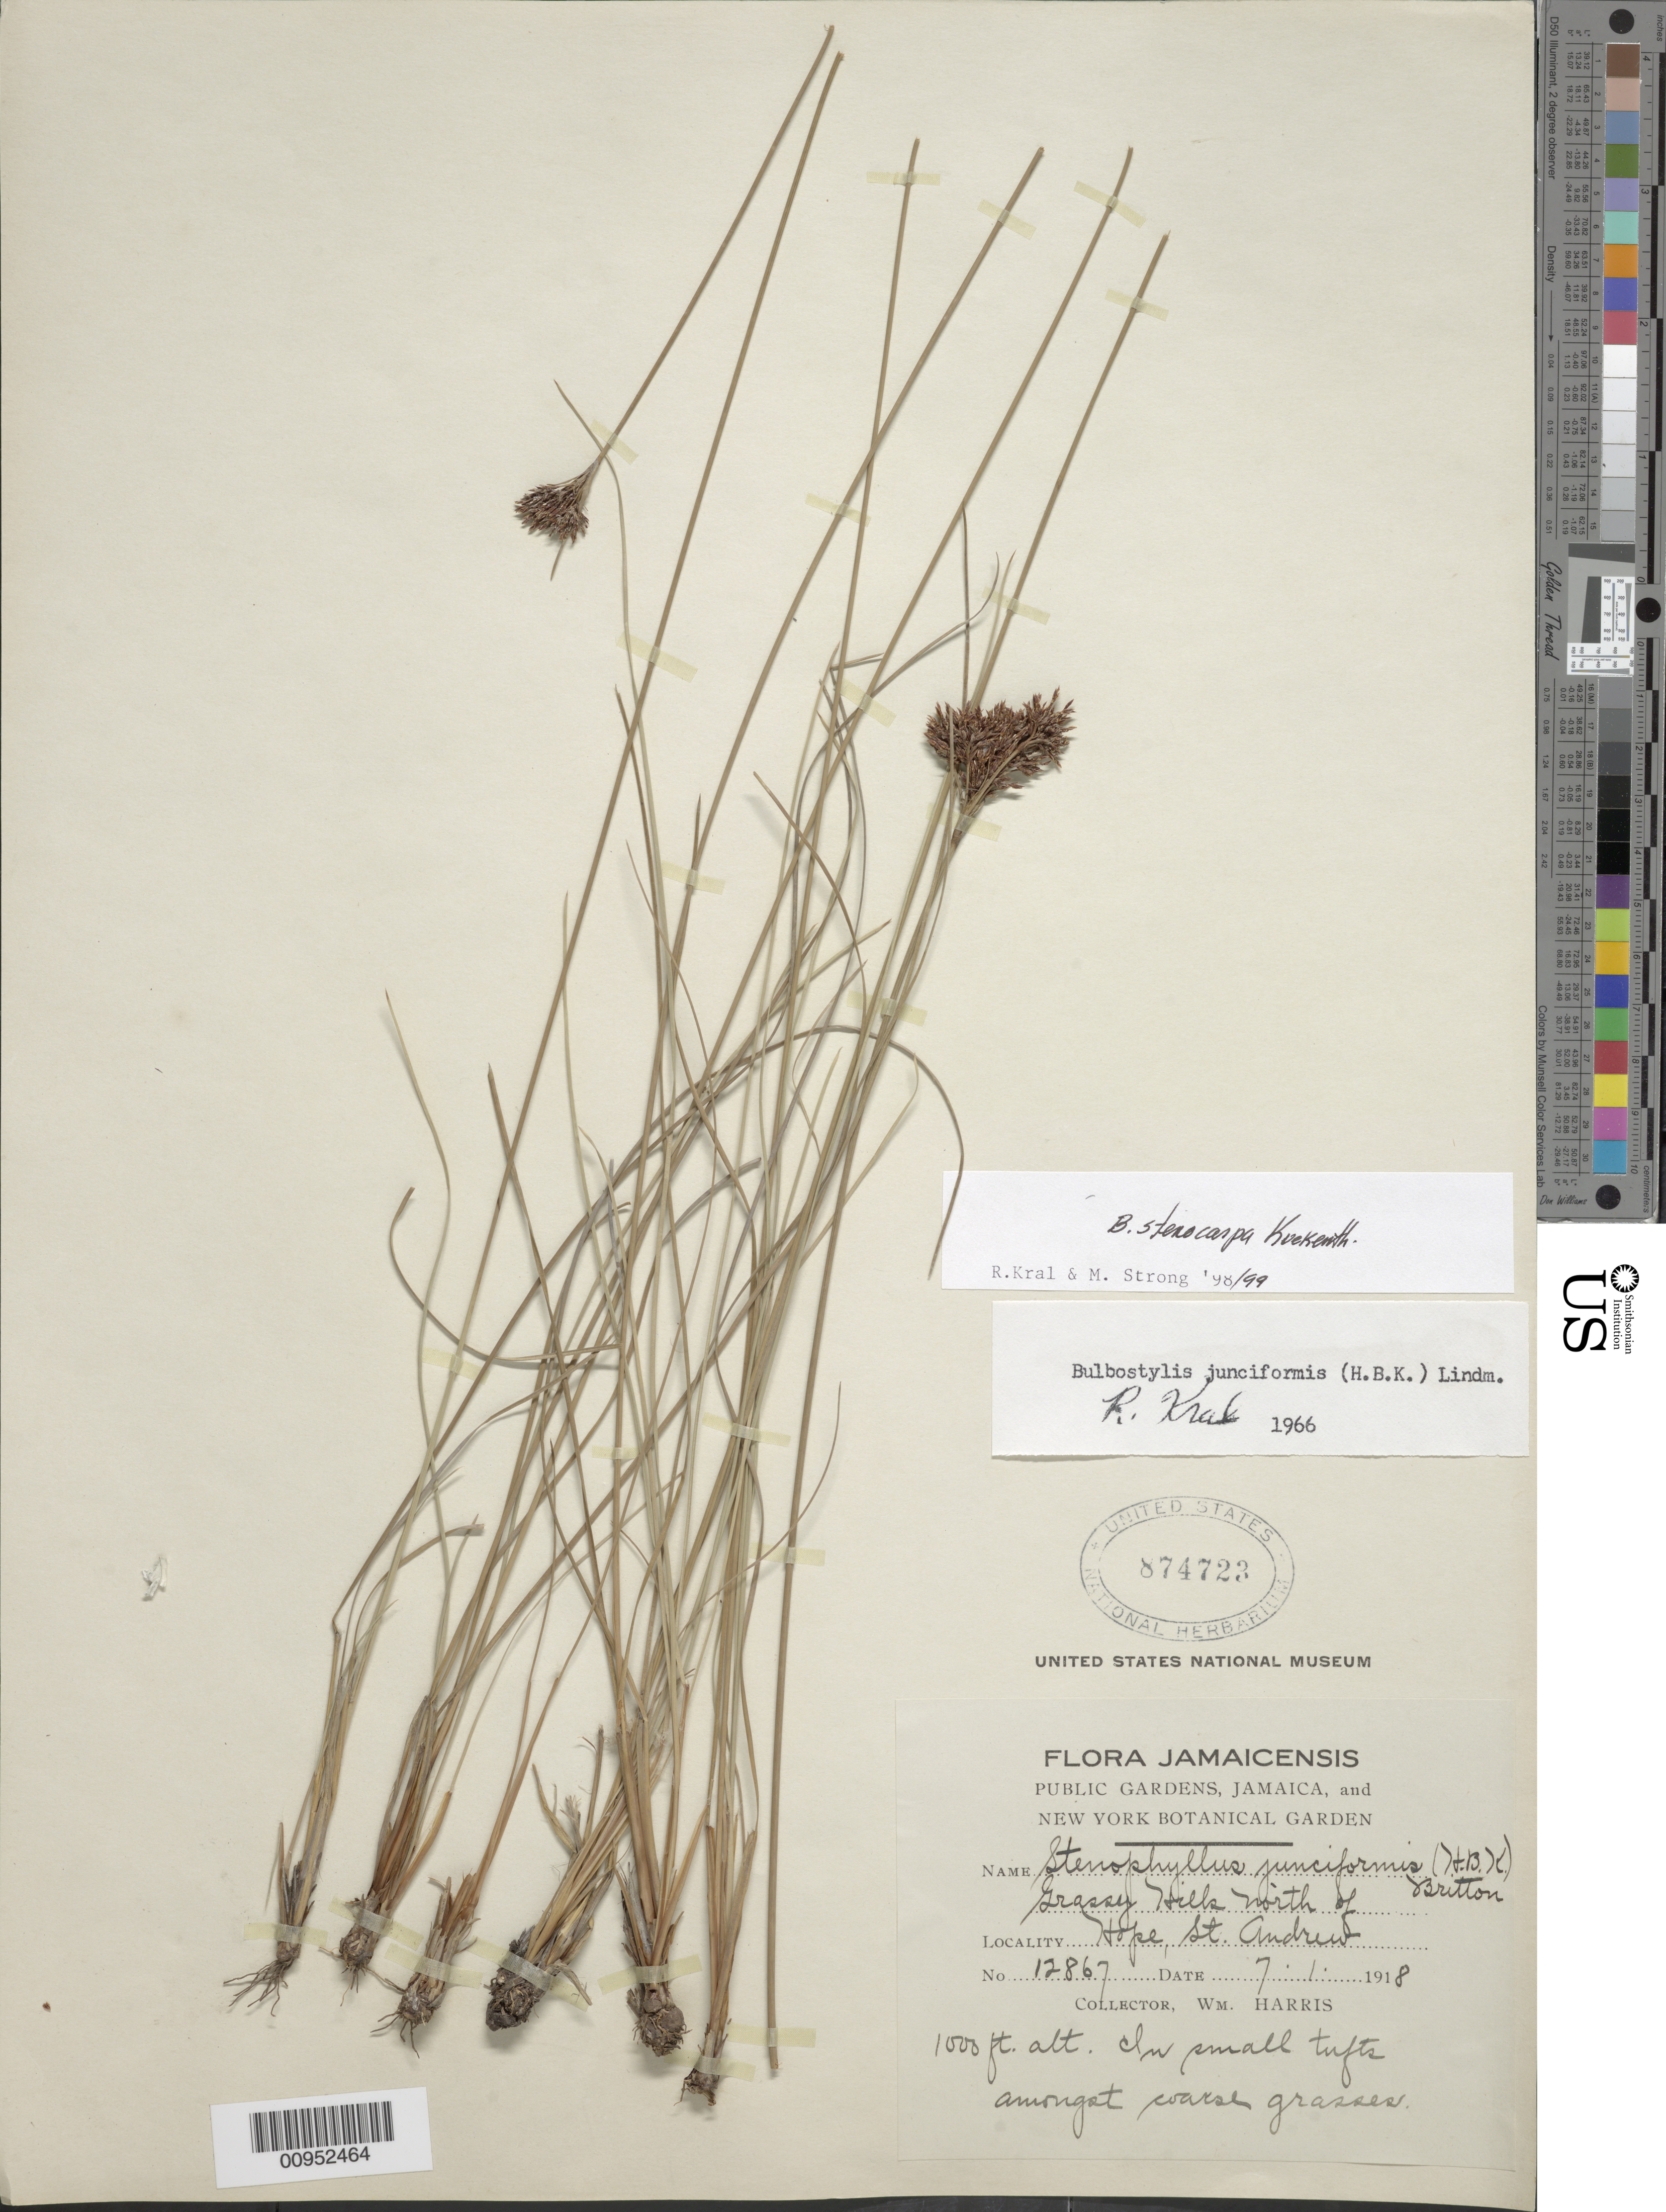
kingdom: Plantae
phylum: Tracheophyta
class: Liliopsida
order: Poales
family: Cyperaceae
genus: Bulbostylis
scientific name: Bulbostylis stenocarpa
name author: Kük.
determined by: Kral, R.; Strong, M. T.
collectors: W. H. Harris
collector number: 12867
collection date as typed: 07 Jan 1918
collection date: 1918-01-07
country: Jamaica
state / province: Saint Andrew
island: Jamaica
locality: Grassy Hills N of Hope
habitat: Amongst coarse grasses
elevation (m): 305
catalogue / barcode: US 874723